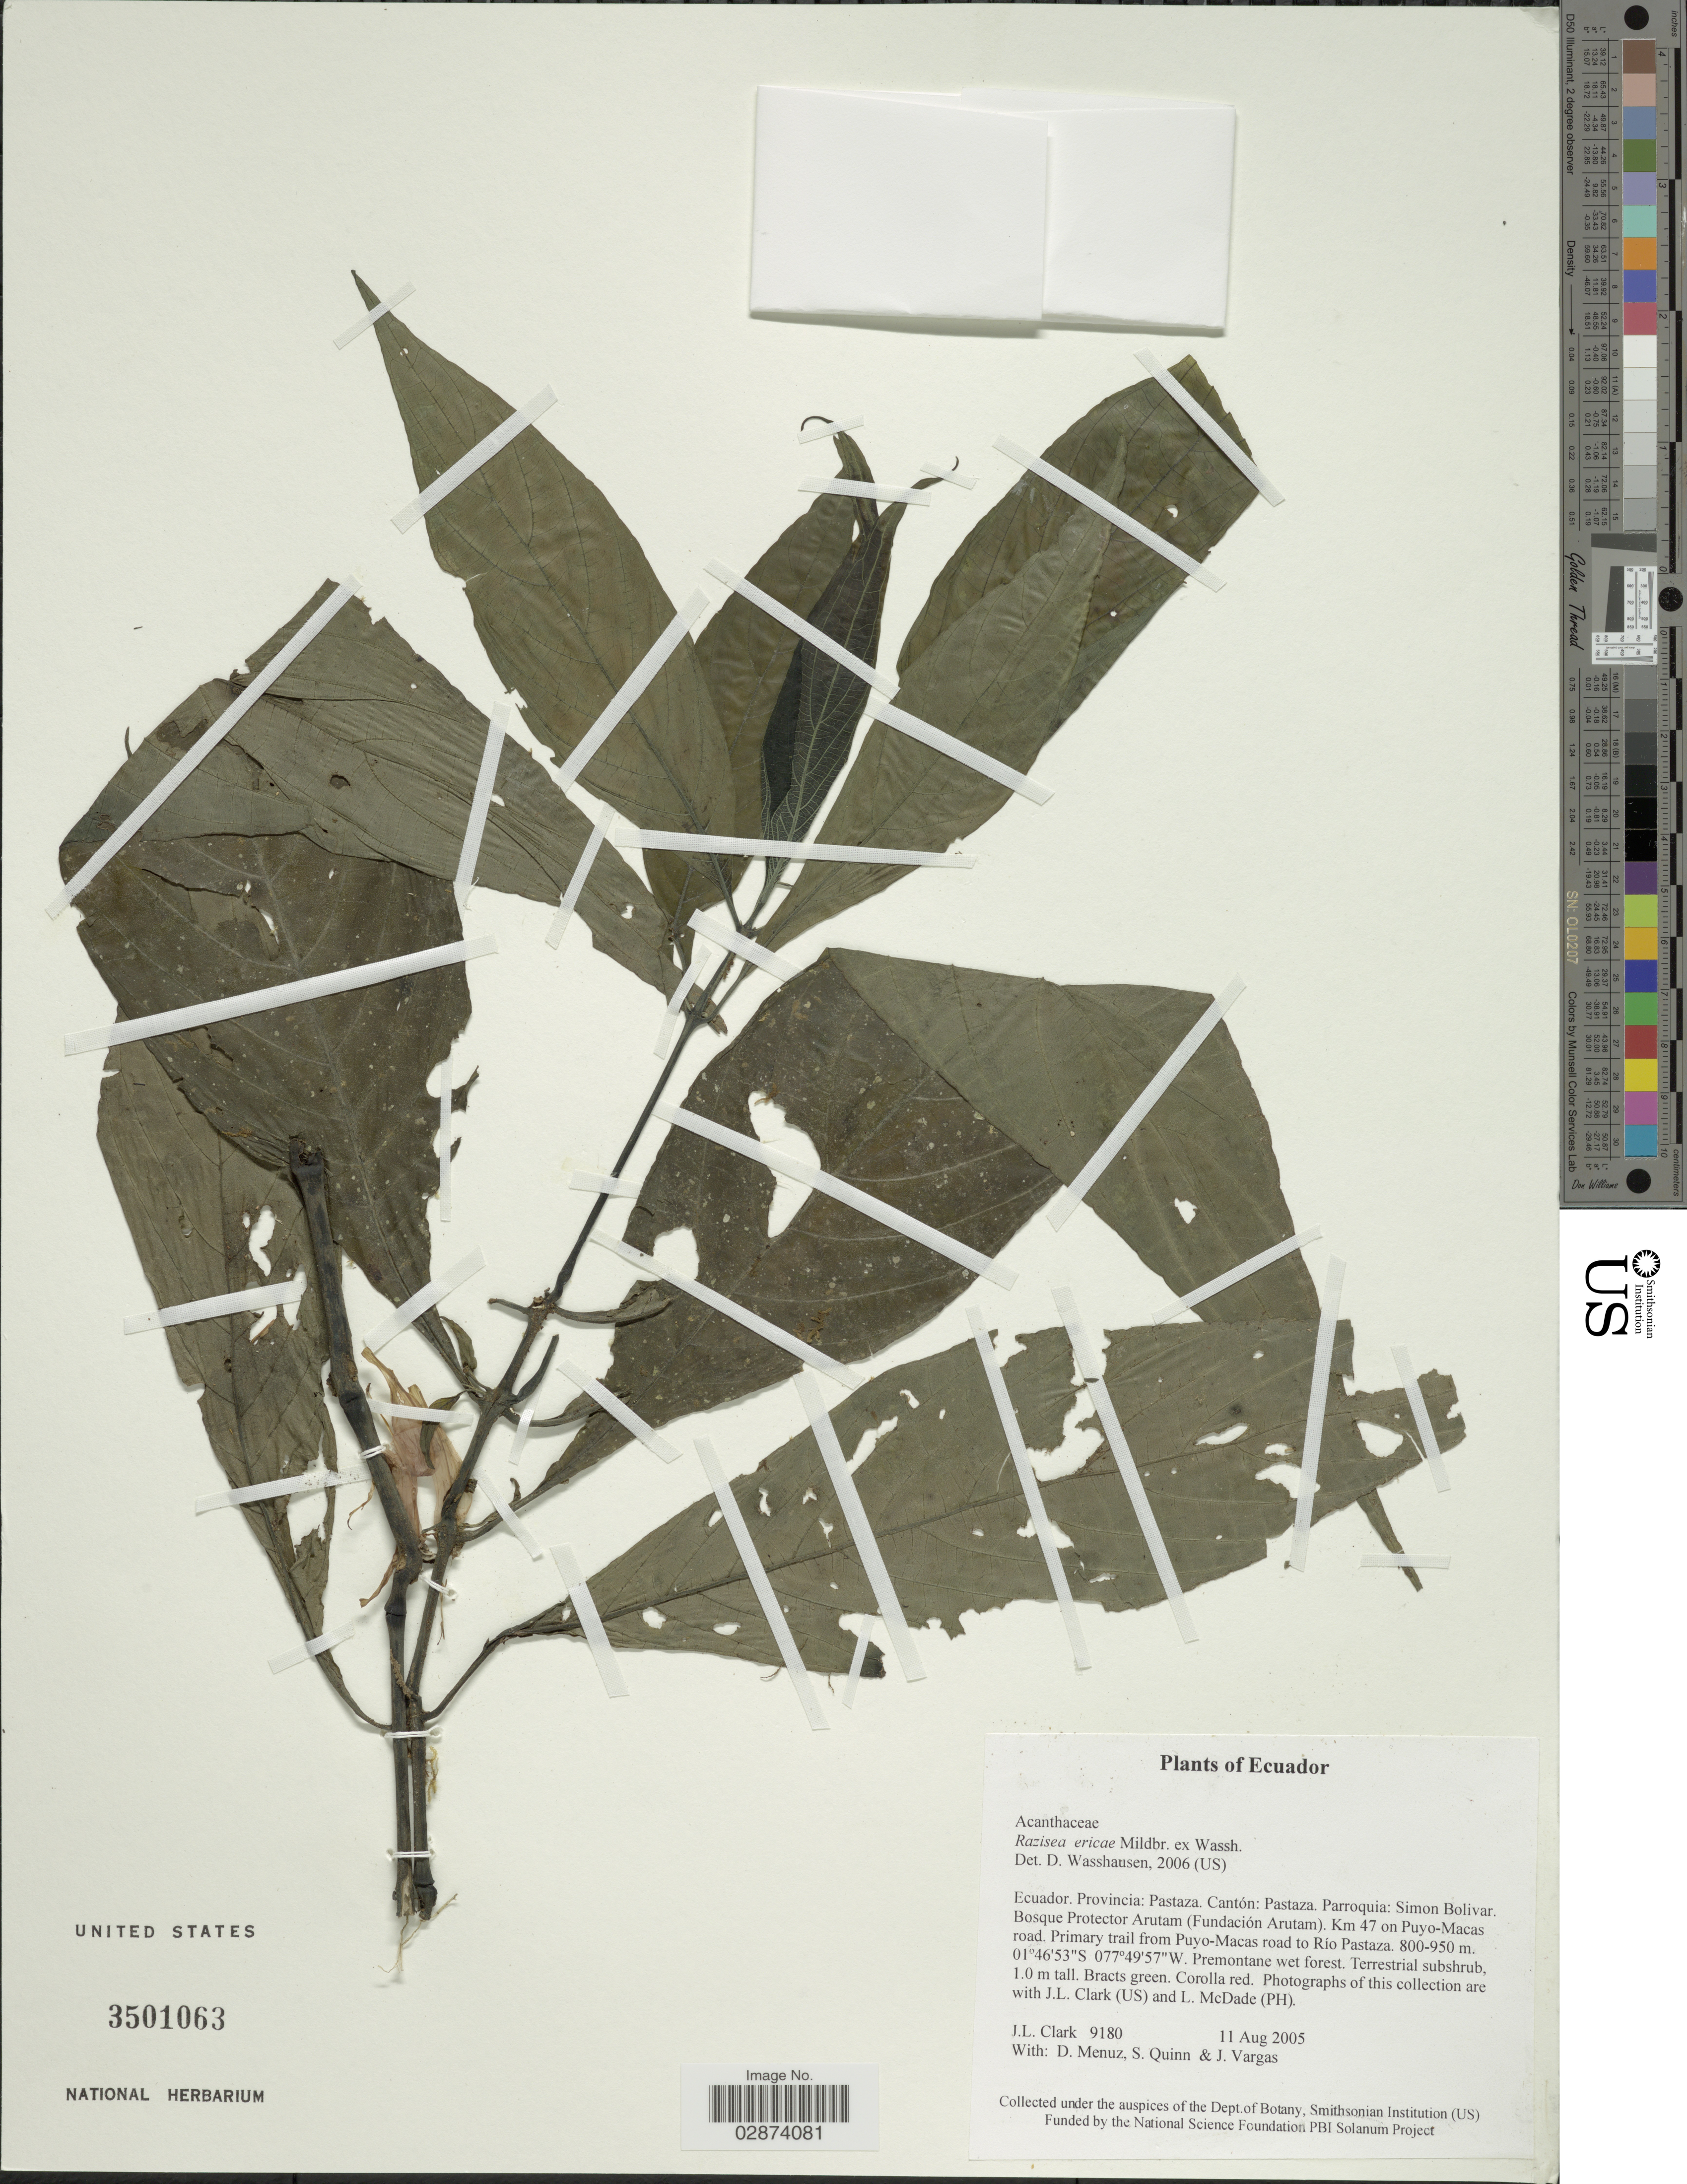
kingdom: Plantae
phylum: Tracheophyta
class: Magnoliopsida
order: Lamiales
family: Acanthaceae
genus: Razisea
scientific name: Razisea ericae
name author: Mildbr. ex Wassh.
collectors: J. L. Clark, D. Menuz, S. Quinn & J. Vargas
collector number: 9180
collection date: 2005-08-11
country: Ecuador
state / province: Pastaza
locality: Provincia: Pastaza. Cantón: Pastaza. Parroquia: Simon Bolivar. Bosque Protector Arutam (Fundación Arutam). Km 47 on Puyo-Macas road. Primary trail from Puyo-Macas road to R;io Pastaza.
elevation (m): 800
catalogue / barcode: US 3501063